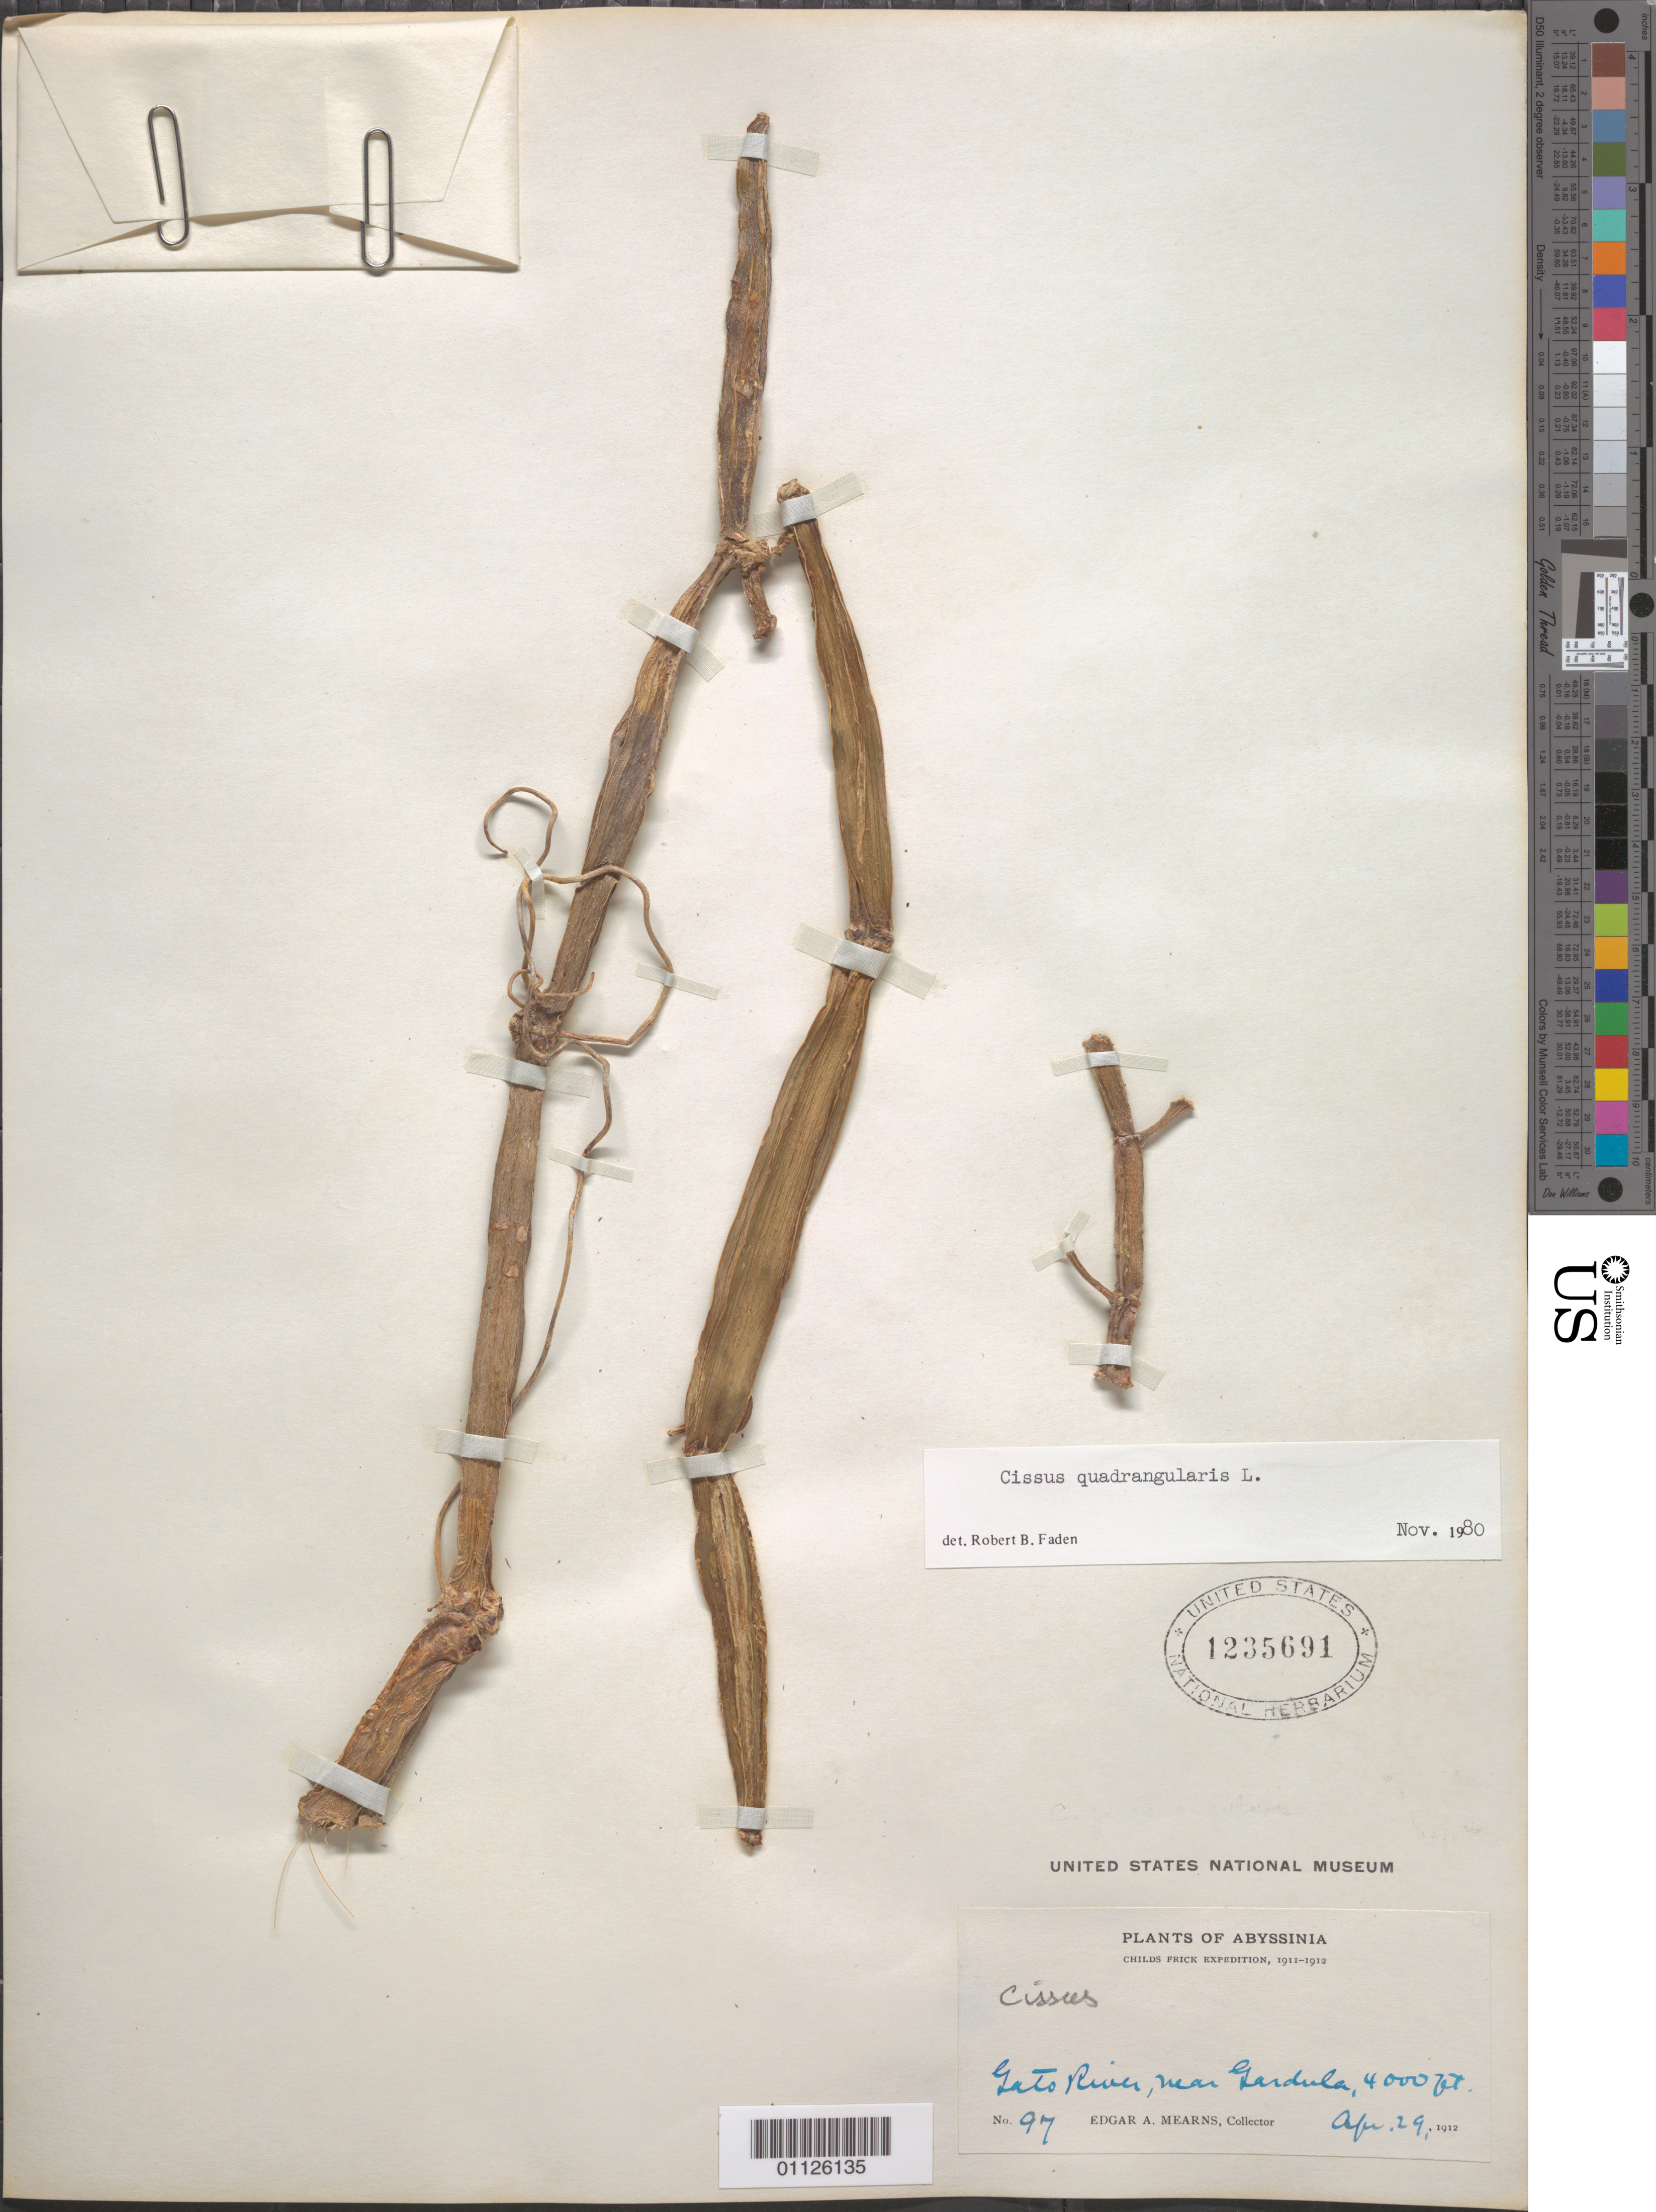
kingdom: Plantae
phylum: Tracheophyta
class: Magnoliopsida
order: Vitales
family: Vitaceae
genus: Cissus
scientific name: Cissus quadrangularis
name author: L.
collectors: E. A. Mearns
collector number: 97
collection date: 1912-08-29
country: Ethiopia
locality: Gato River, near Gardula.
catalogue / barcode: US 1235691